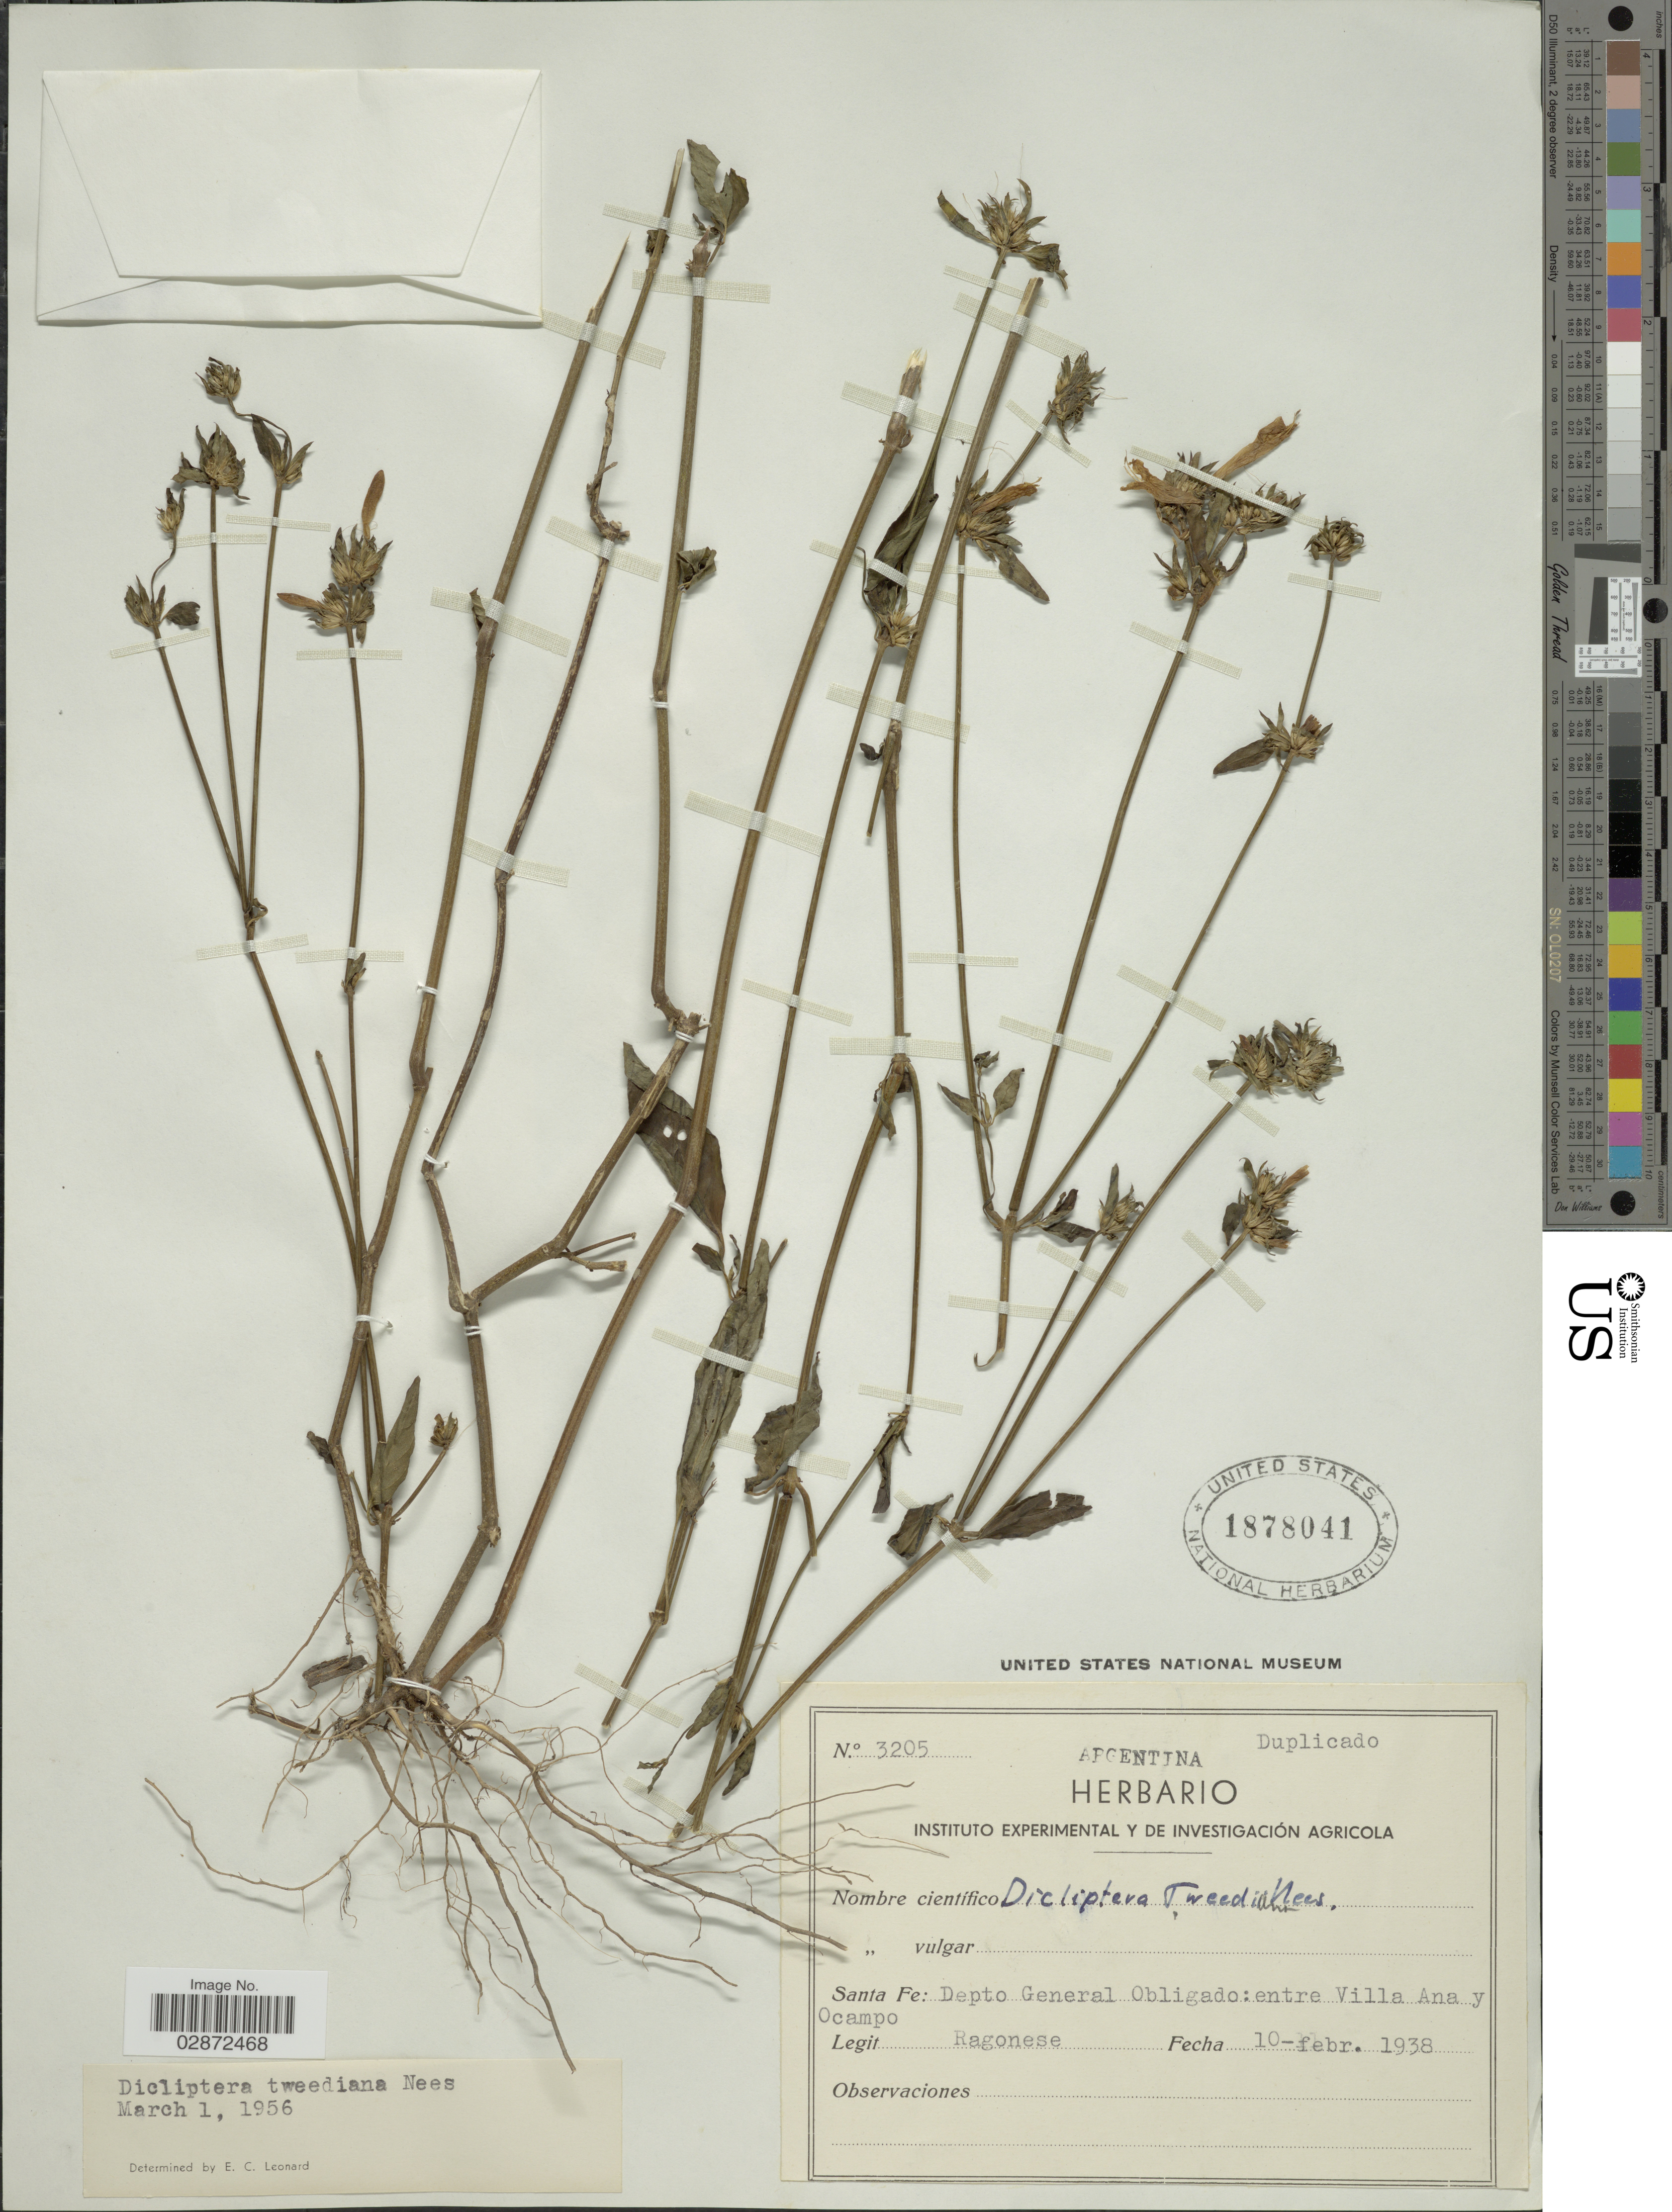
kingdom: Plantae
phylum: Tracheophyta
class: Magnoliopsida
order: Lamiales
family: Acanthaceae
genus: Dicliptera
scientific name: Dicliptera squarrosa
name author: Nees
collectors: Ragonese, --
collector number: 3205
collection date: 1938-02-10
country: Argentina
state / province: Santa Fe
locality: Depto General Obligado: entre Villa Ana y Ocampo.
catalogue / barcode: US 1878041